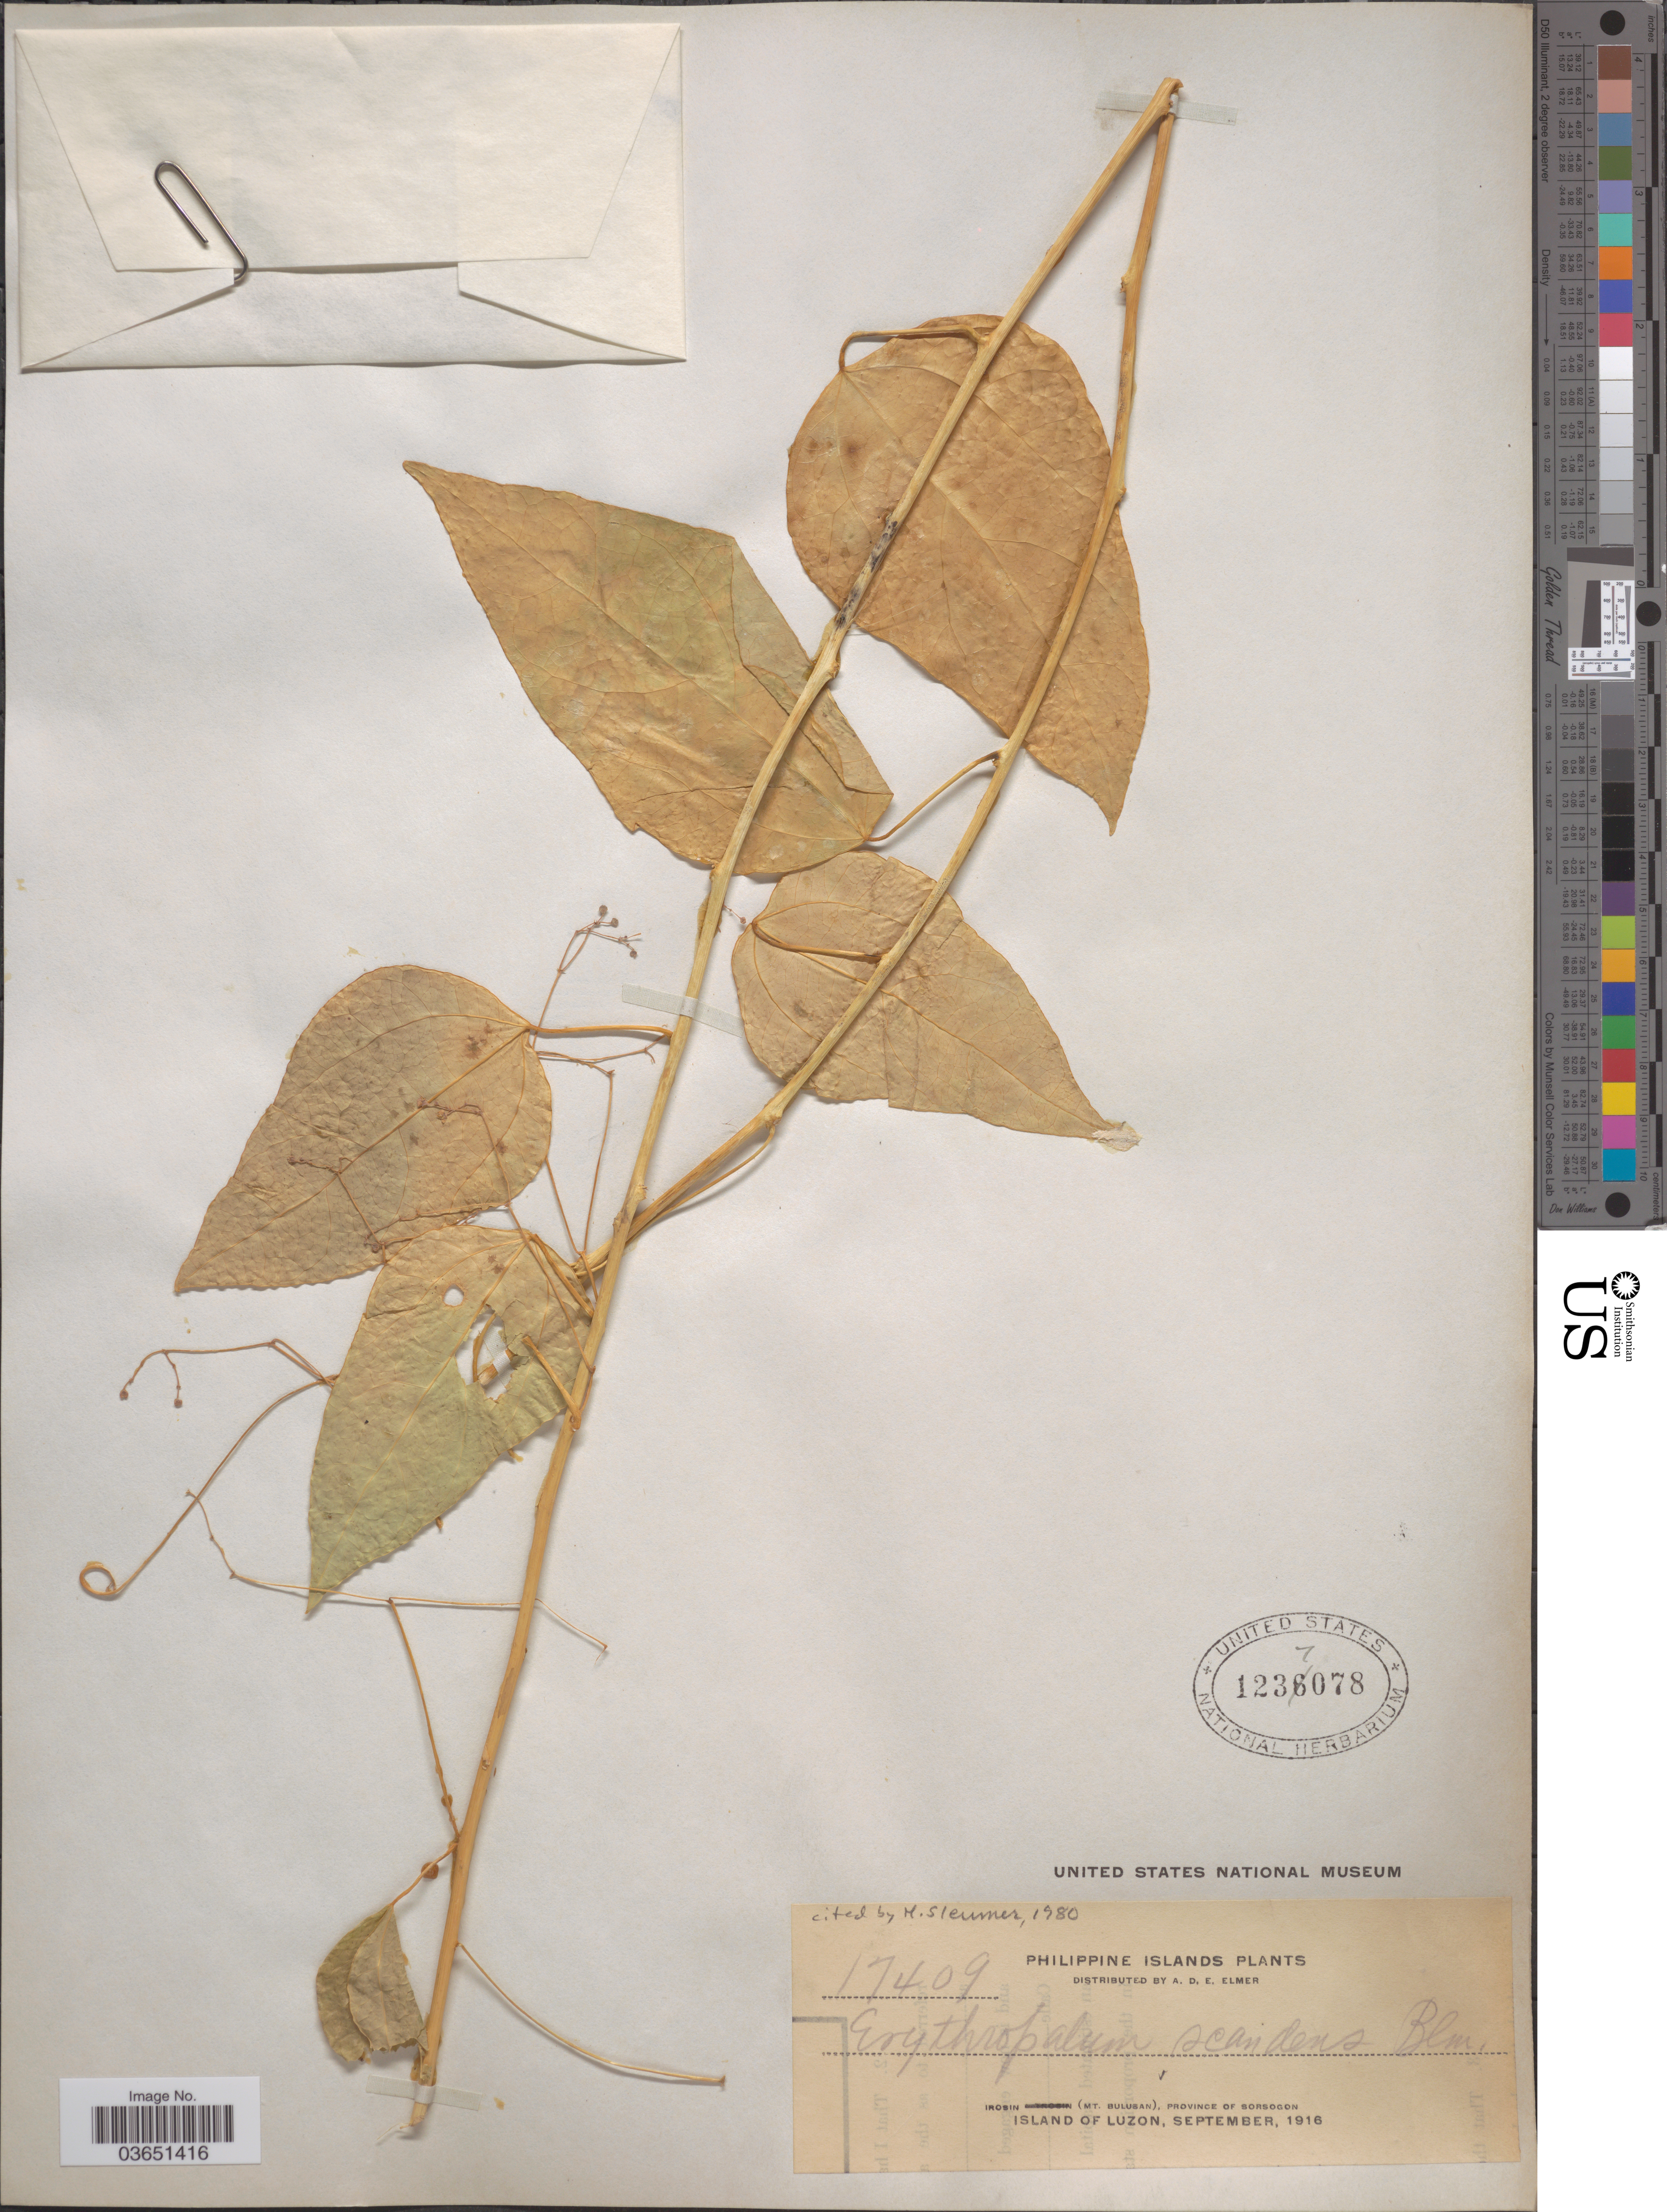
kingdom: Plantae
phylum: Tracheophyta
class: Magnoliopsida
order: Santalales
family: Erythropalaceae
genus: Erythropalum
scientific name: Erythropalum scandens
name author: Blume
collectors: A. D. E. Elmer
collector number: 17409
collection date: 1916-09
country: Philippines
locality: Irosin (Mt. Bulusan), Province of Sorsogon. Island of Luzon.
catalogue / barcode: US 1237078